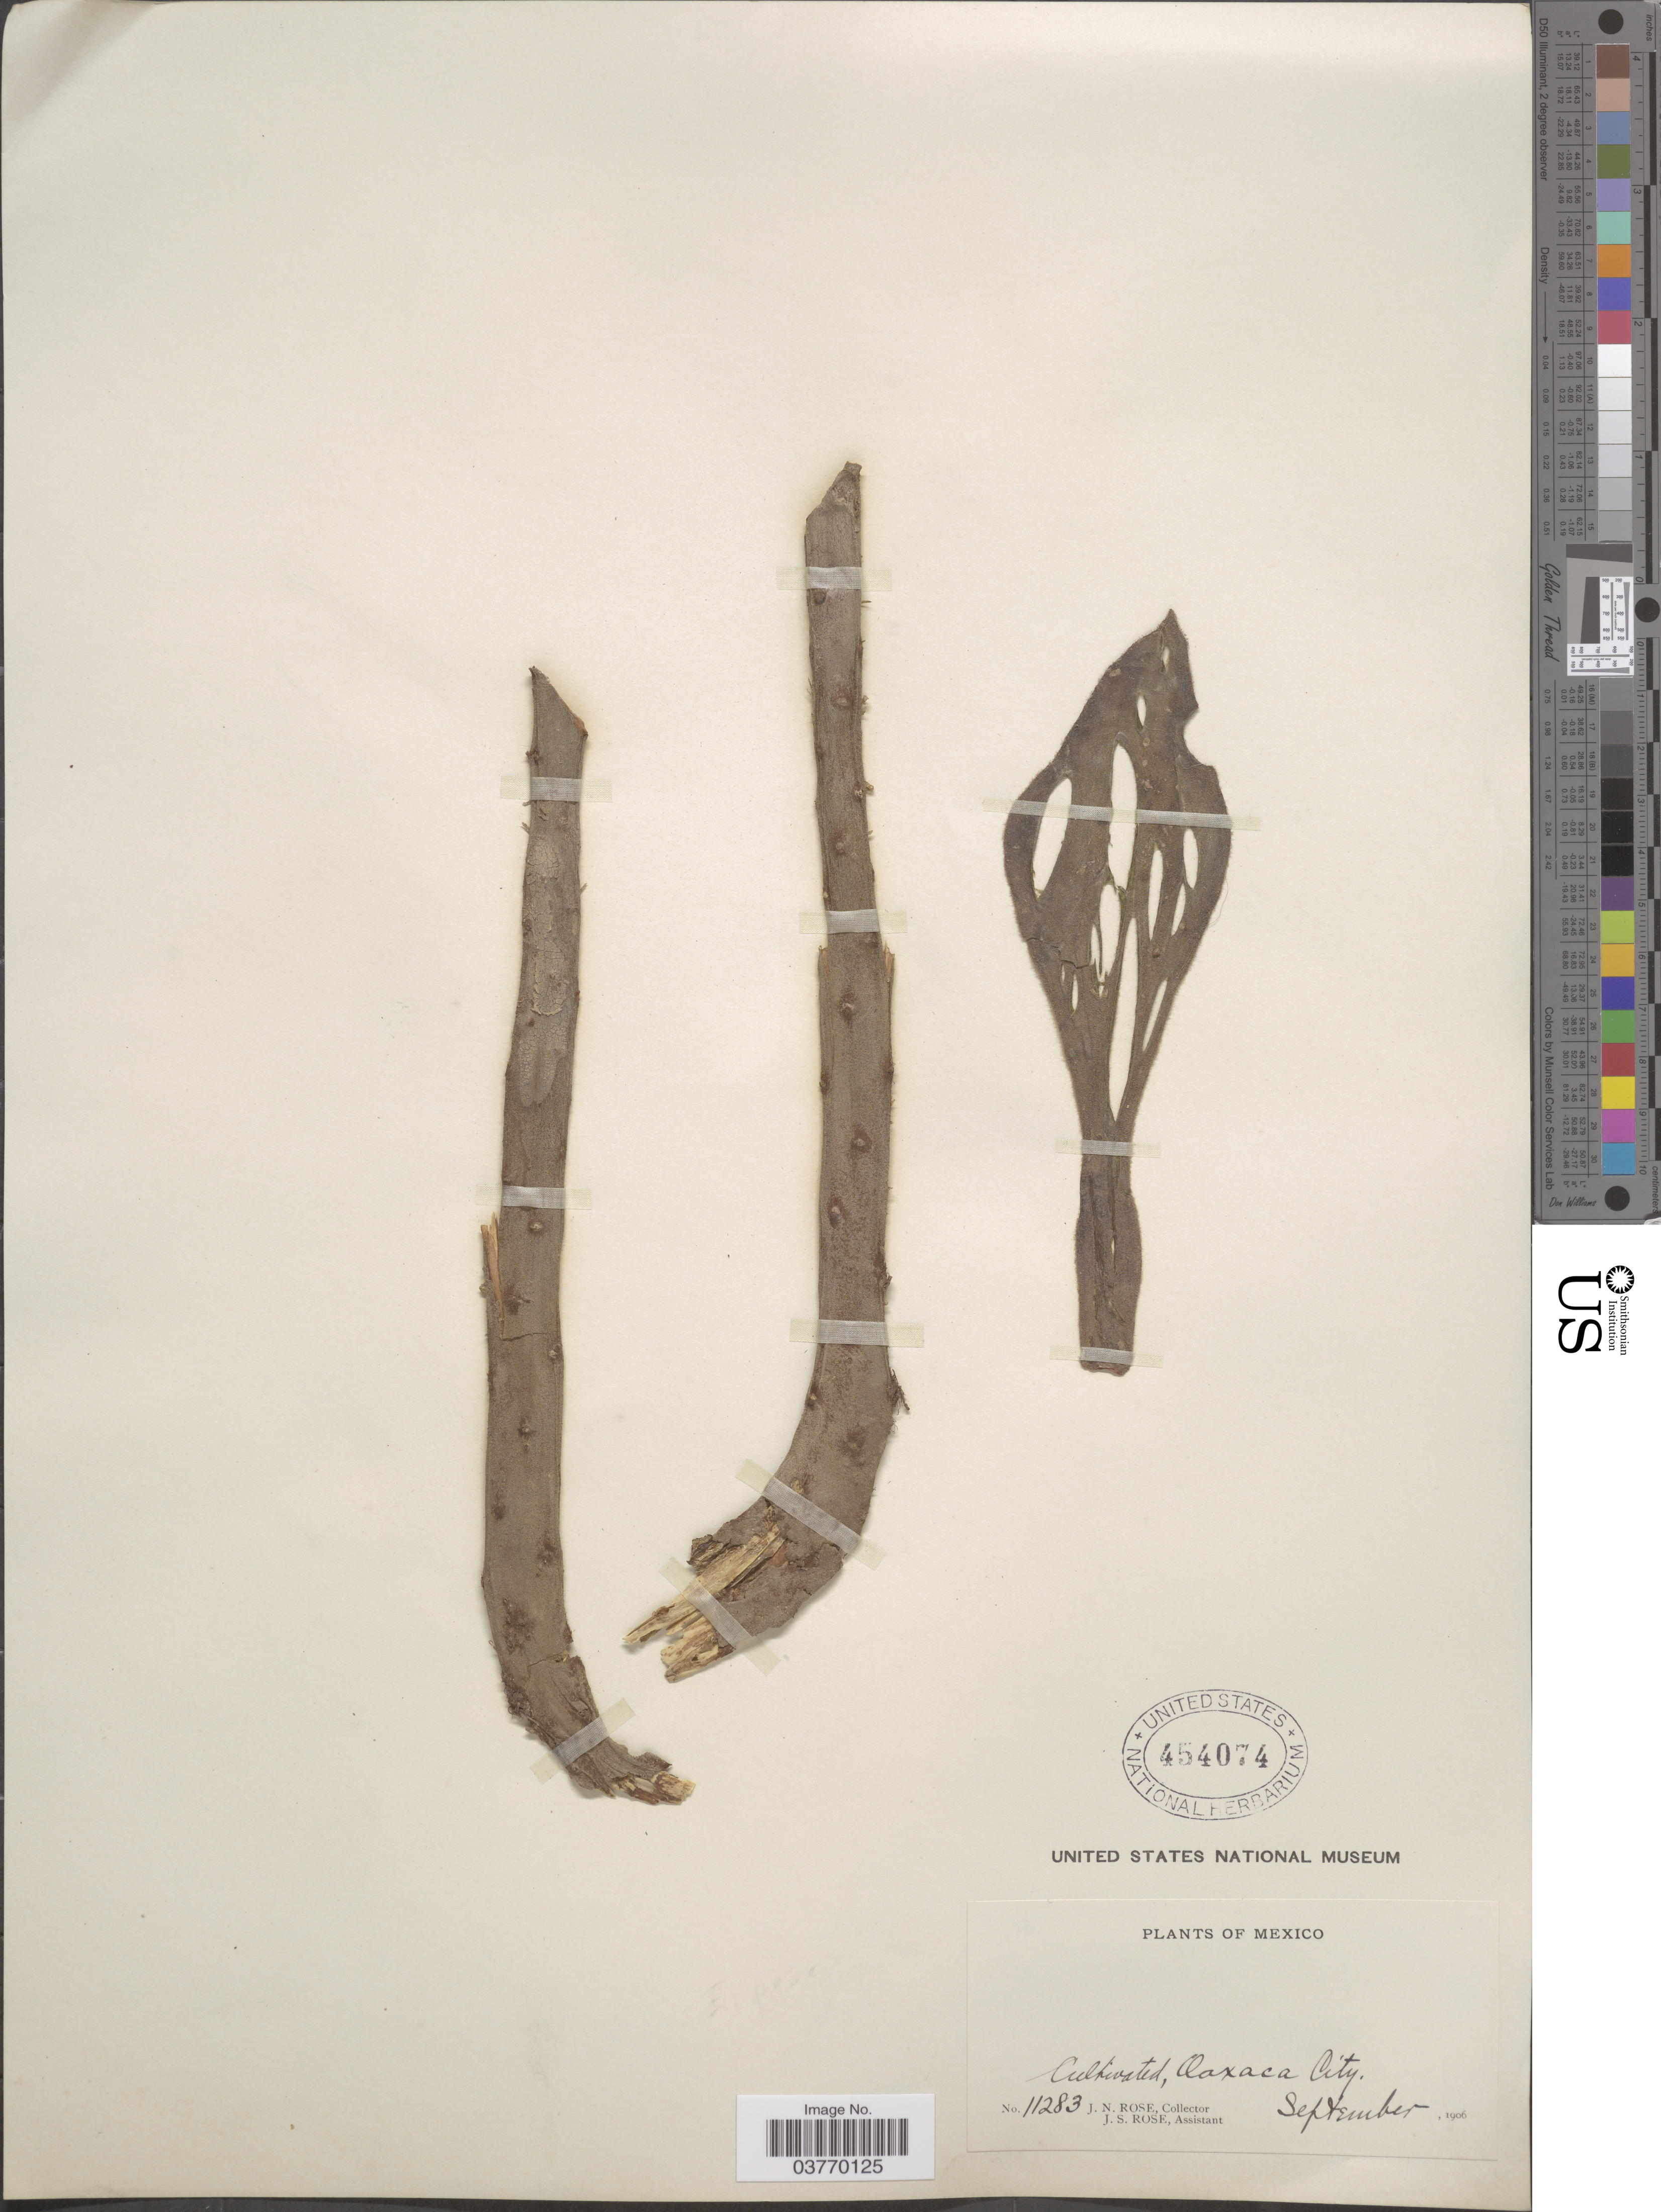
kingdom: Plantae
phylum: Tracheophyta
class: Magnoliopsida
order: Saxifragales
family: Crassulaceae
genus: Echeveria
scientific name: Echeveria coccinea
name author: (Cav.) DC.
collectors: J. N. Rose & J. S. Rose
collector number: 11283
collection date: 1906-09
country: Mexico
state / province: Oaxaca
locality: Oaxaca City.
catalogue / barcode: US 454074